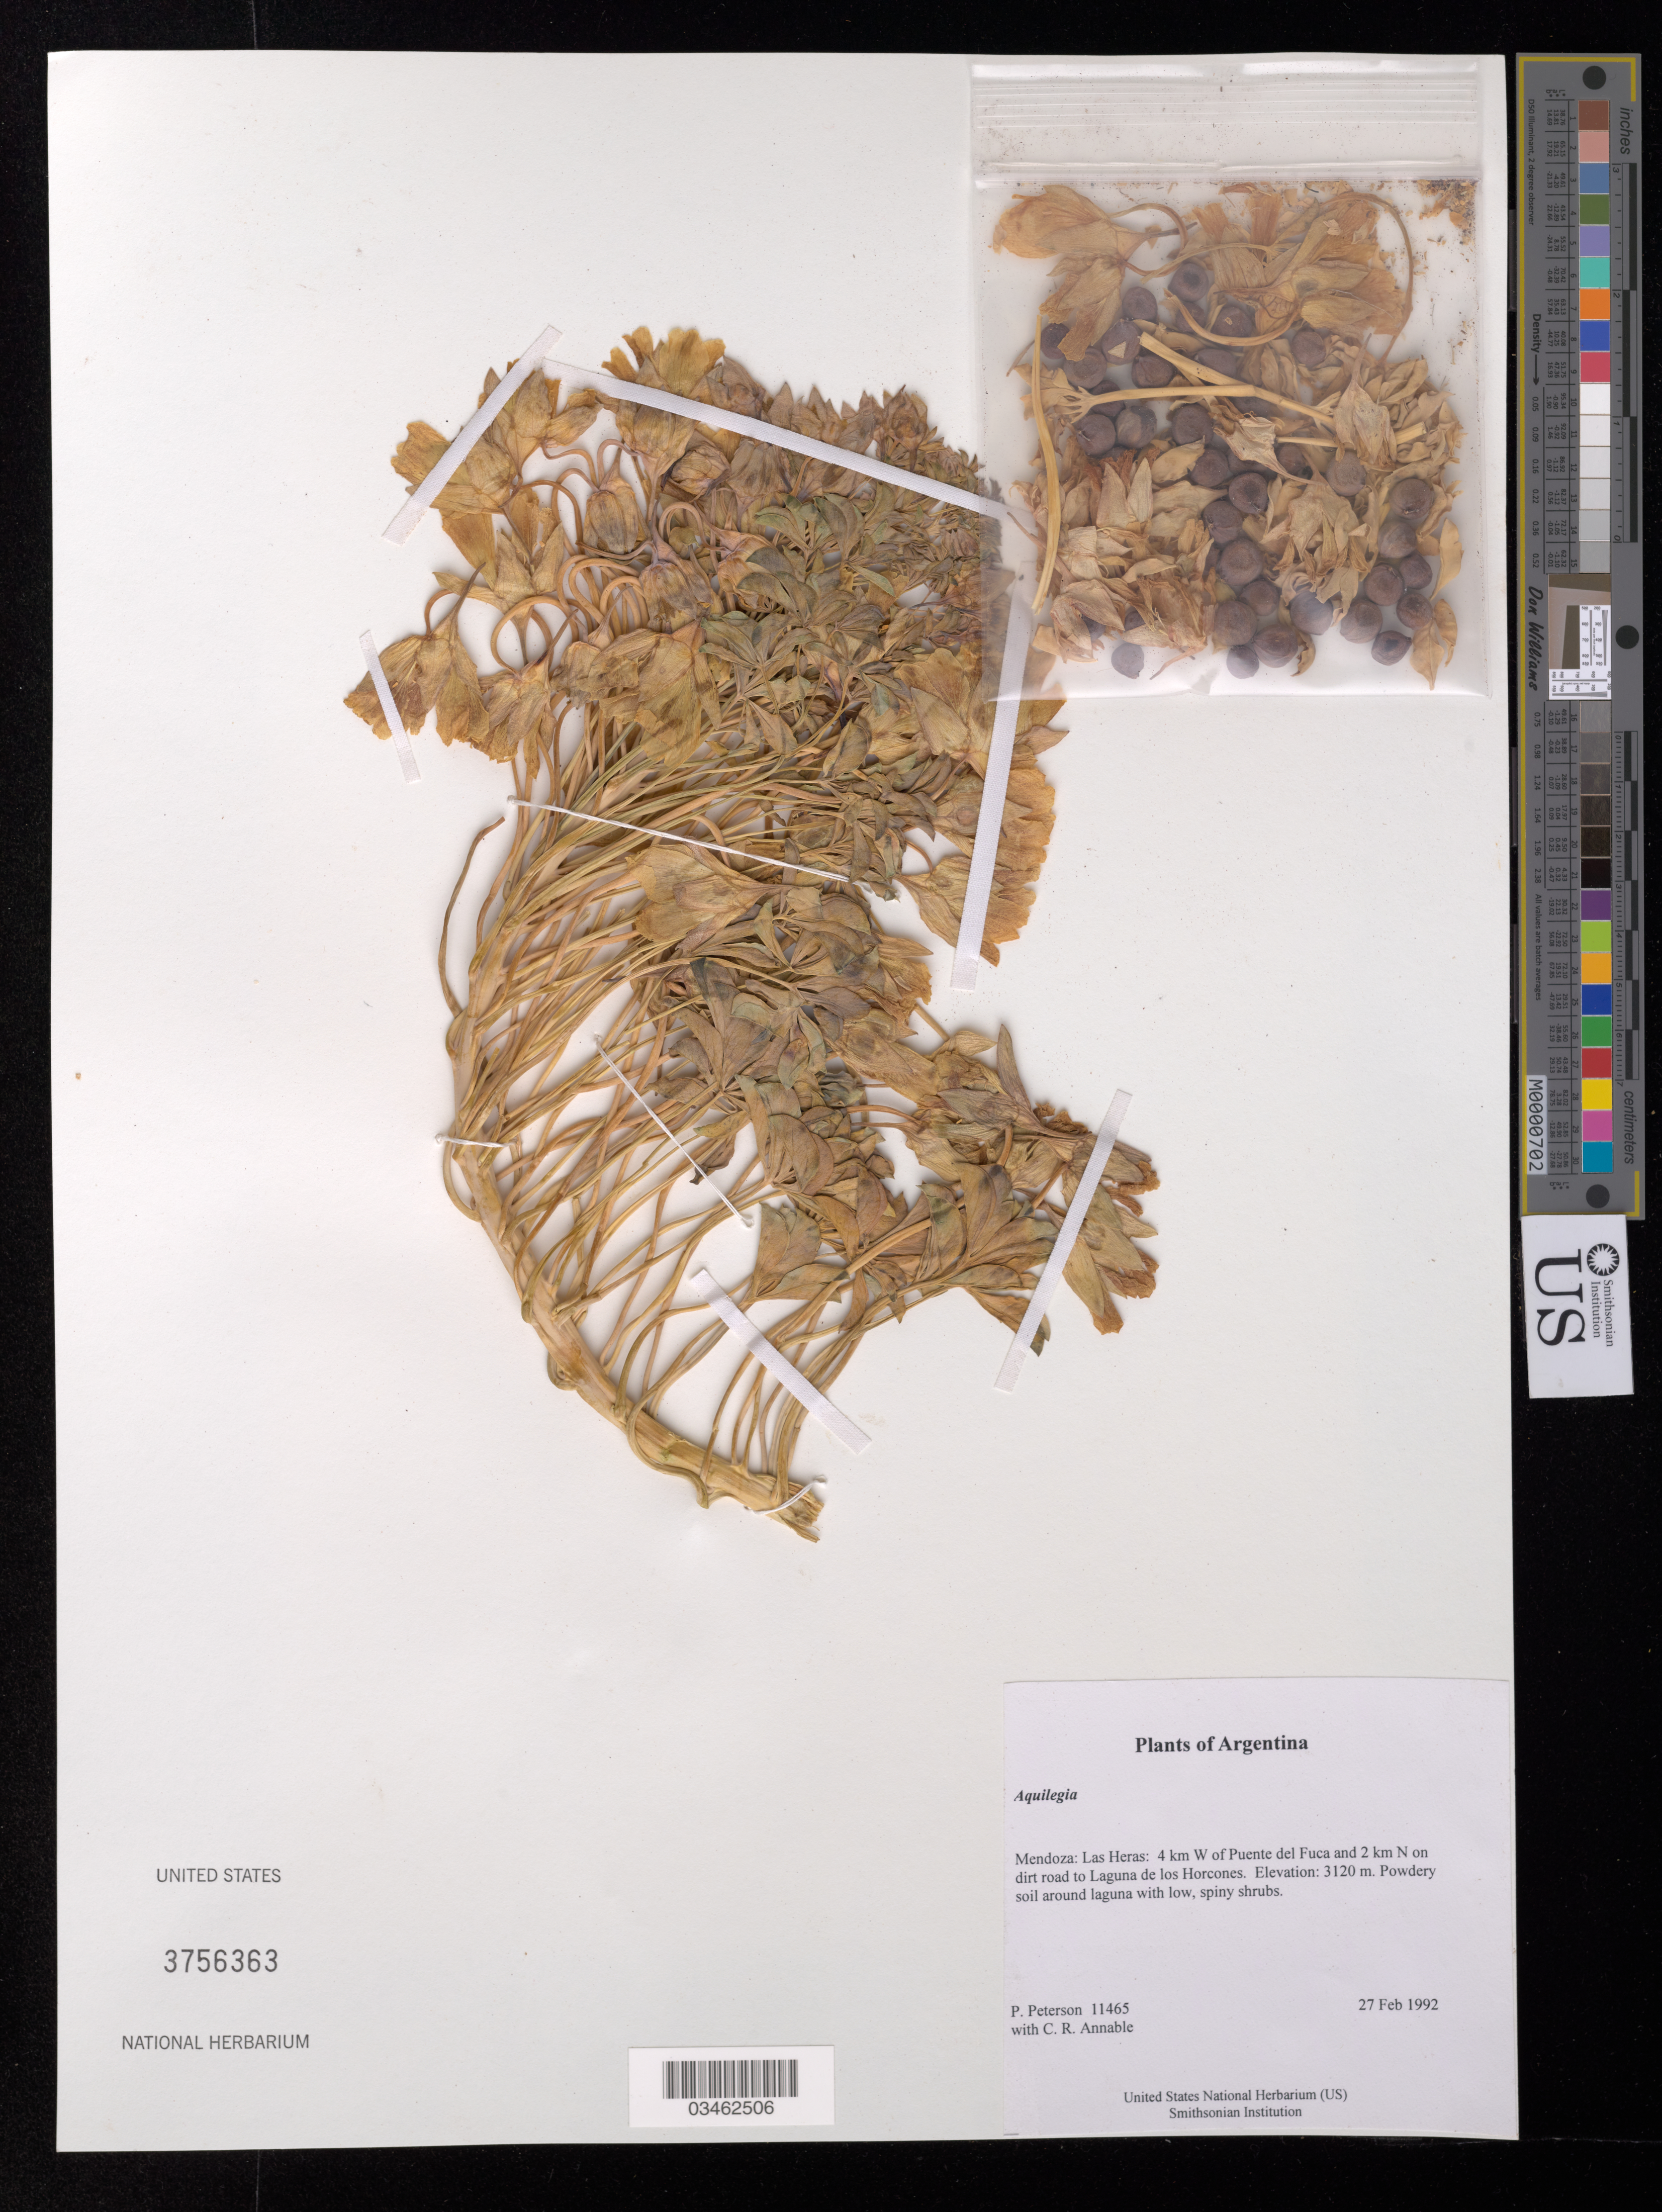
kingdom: Plantae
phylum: Tracheophyta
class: Magnoliopsida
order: Ranunculales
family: Ranunculaceae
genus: Aquilegia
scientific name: Aquilegia sp.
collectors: P. M. Peterson & C. R. Annable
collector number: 11465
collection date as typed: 27 Feb 1992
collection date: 1992-02-27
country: Argentina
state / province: Mendoza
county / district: Las Heras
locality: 4 km W of Puente del Fuca and 2 km N on dirt road to Laguna de los Horcones.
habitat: Powdery soil around laguna with low, spiny shrubs.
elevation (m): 3120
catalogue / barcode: US 3756363